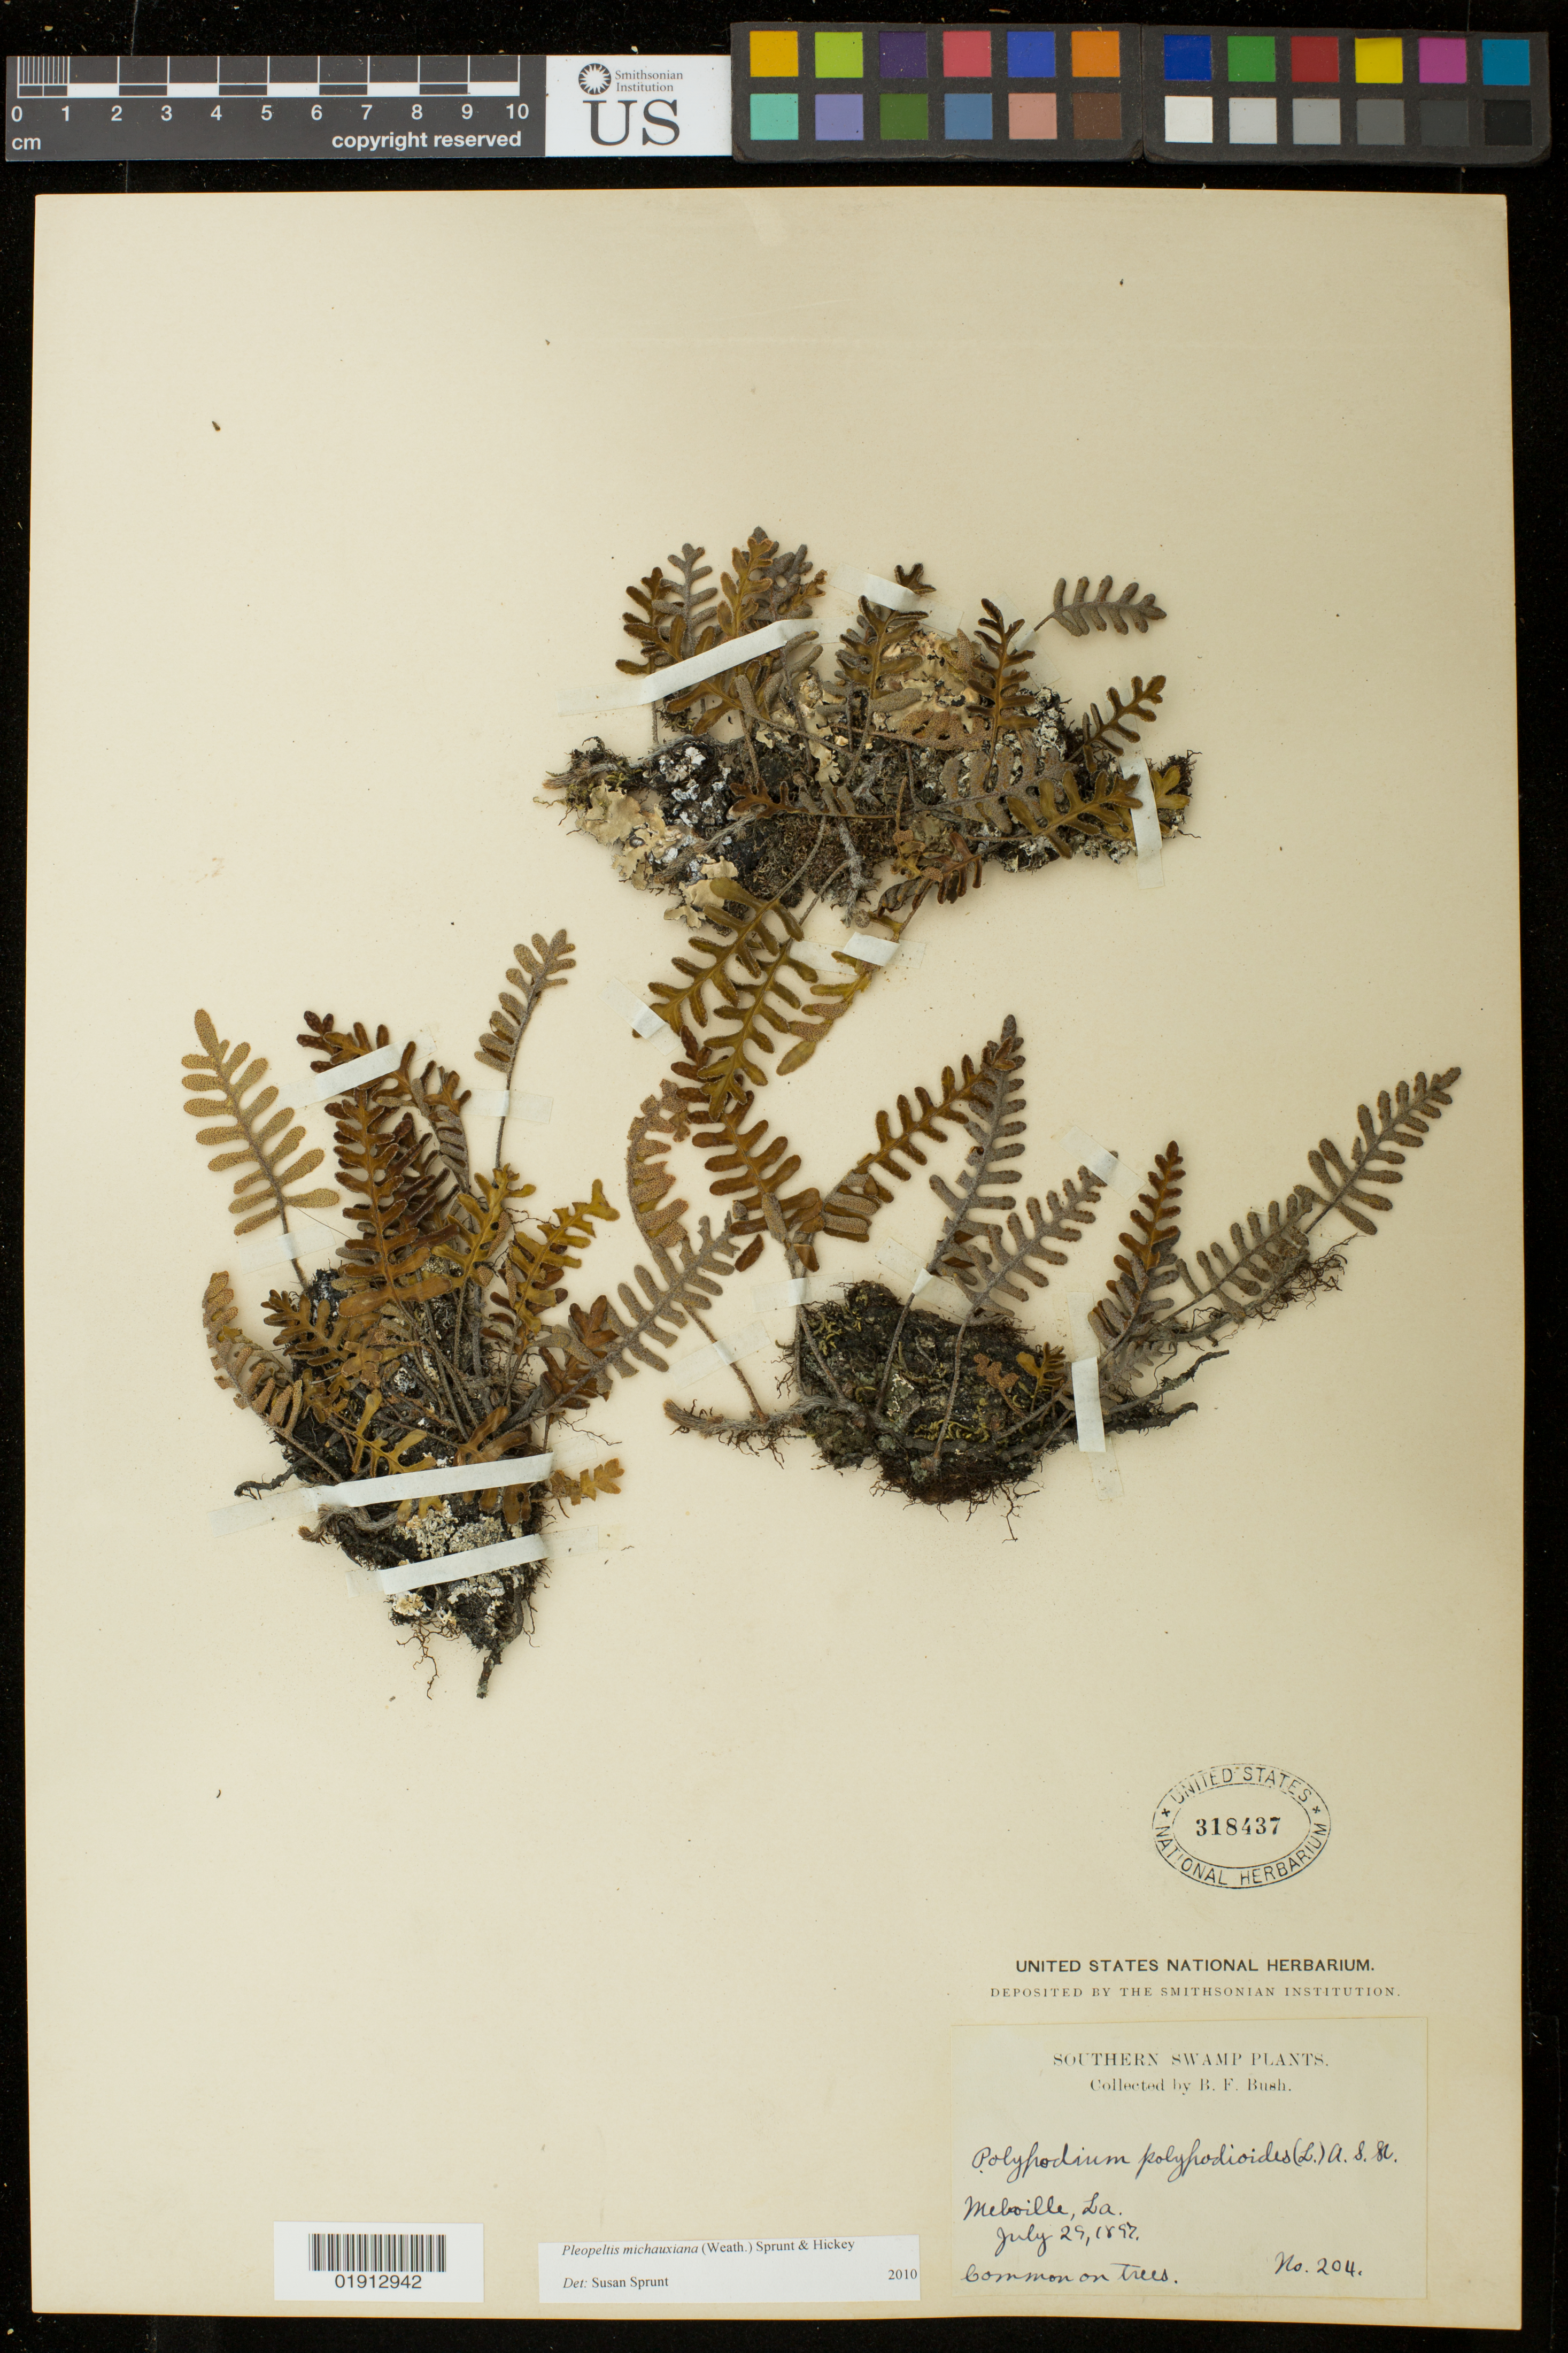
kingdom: Plantae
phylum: Tracheophyta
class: Polypodiopsida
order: Polypodiales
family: Polypodiaceae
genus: Pleopeltis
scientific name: Pleopeltis michauxiana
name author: (Weath.) Hickey & Sprunt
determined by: Sprunt, S. V.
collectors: B. F. Bush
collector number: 204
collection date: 1897-07-29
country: United States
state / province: Louisiana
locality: Southern Swamp, Melville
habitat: Common on trees.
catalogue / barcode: US 318437